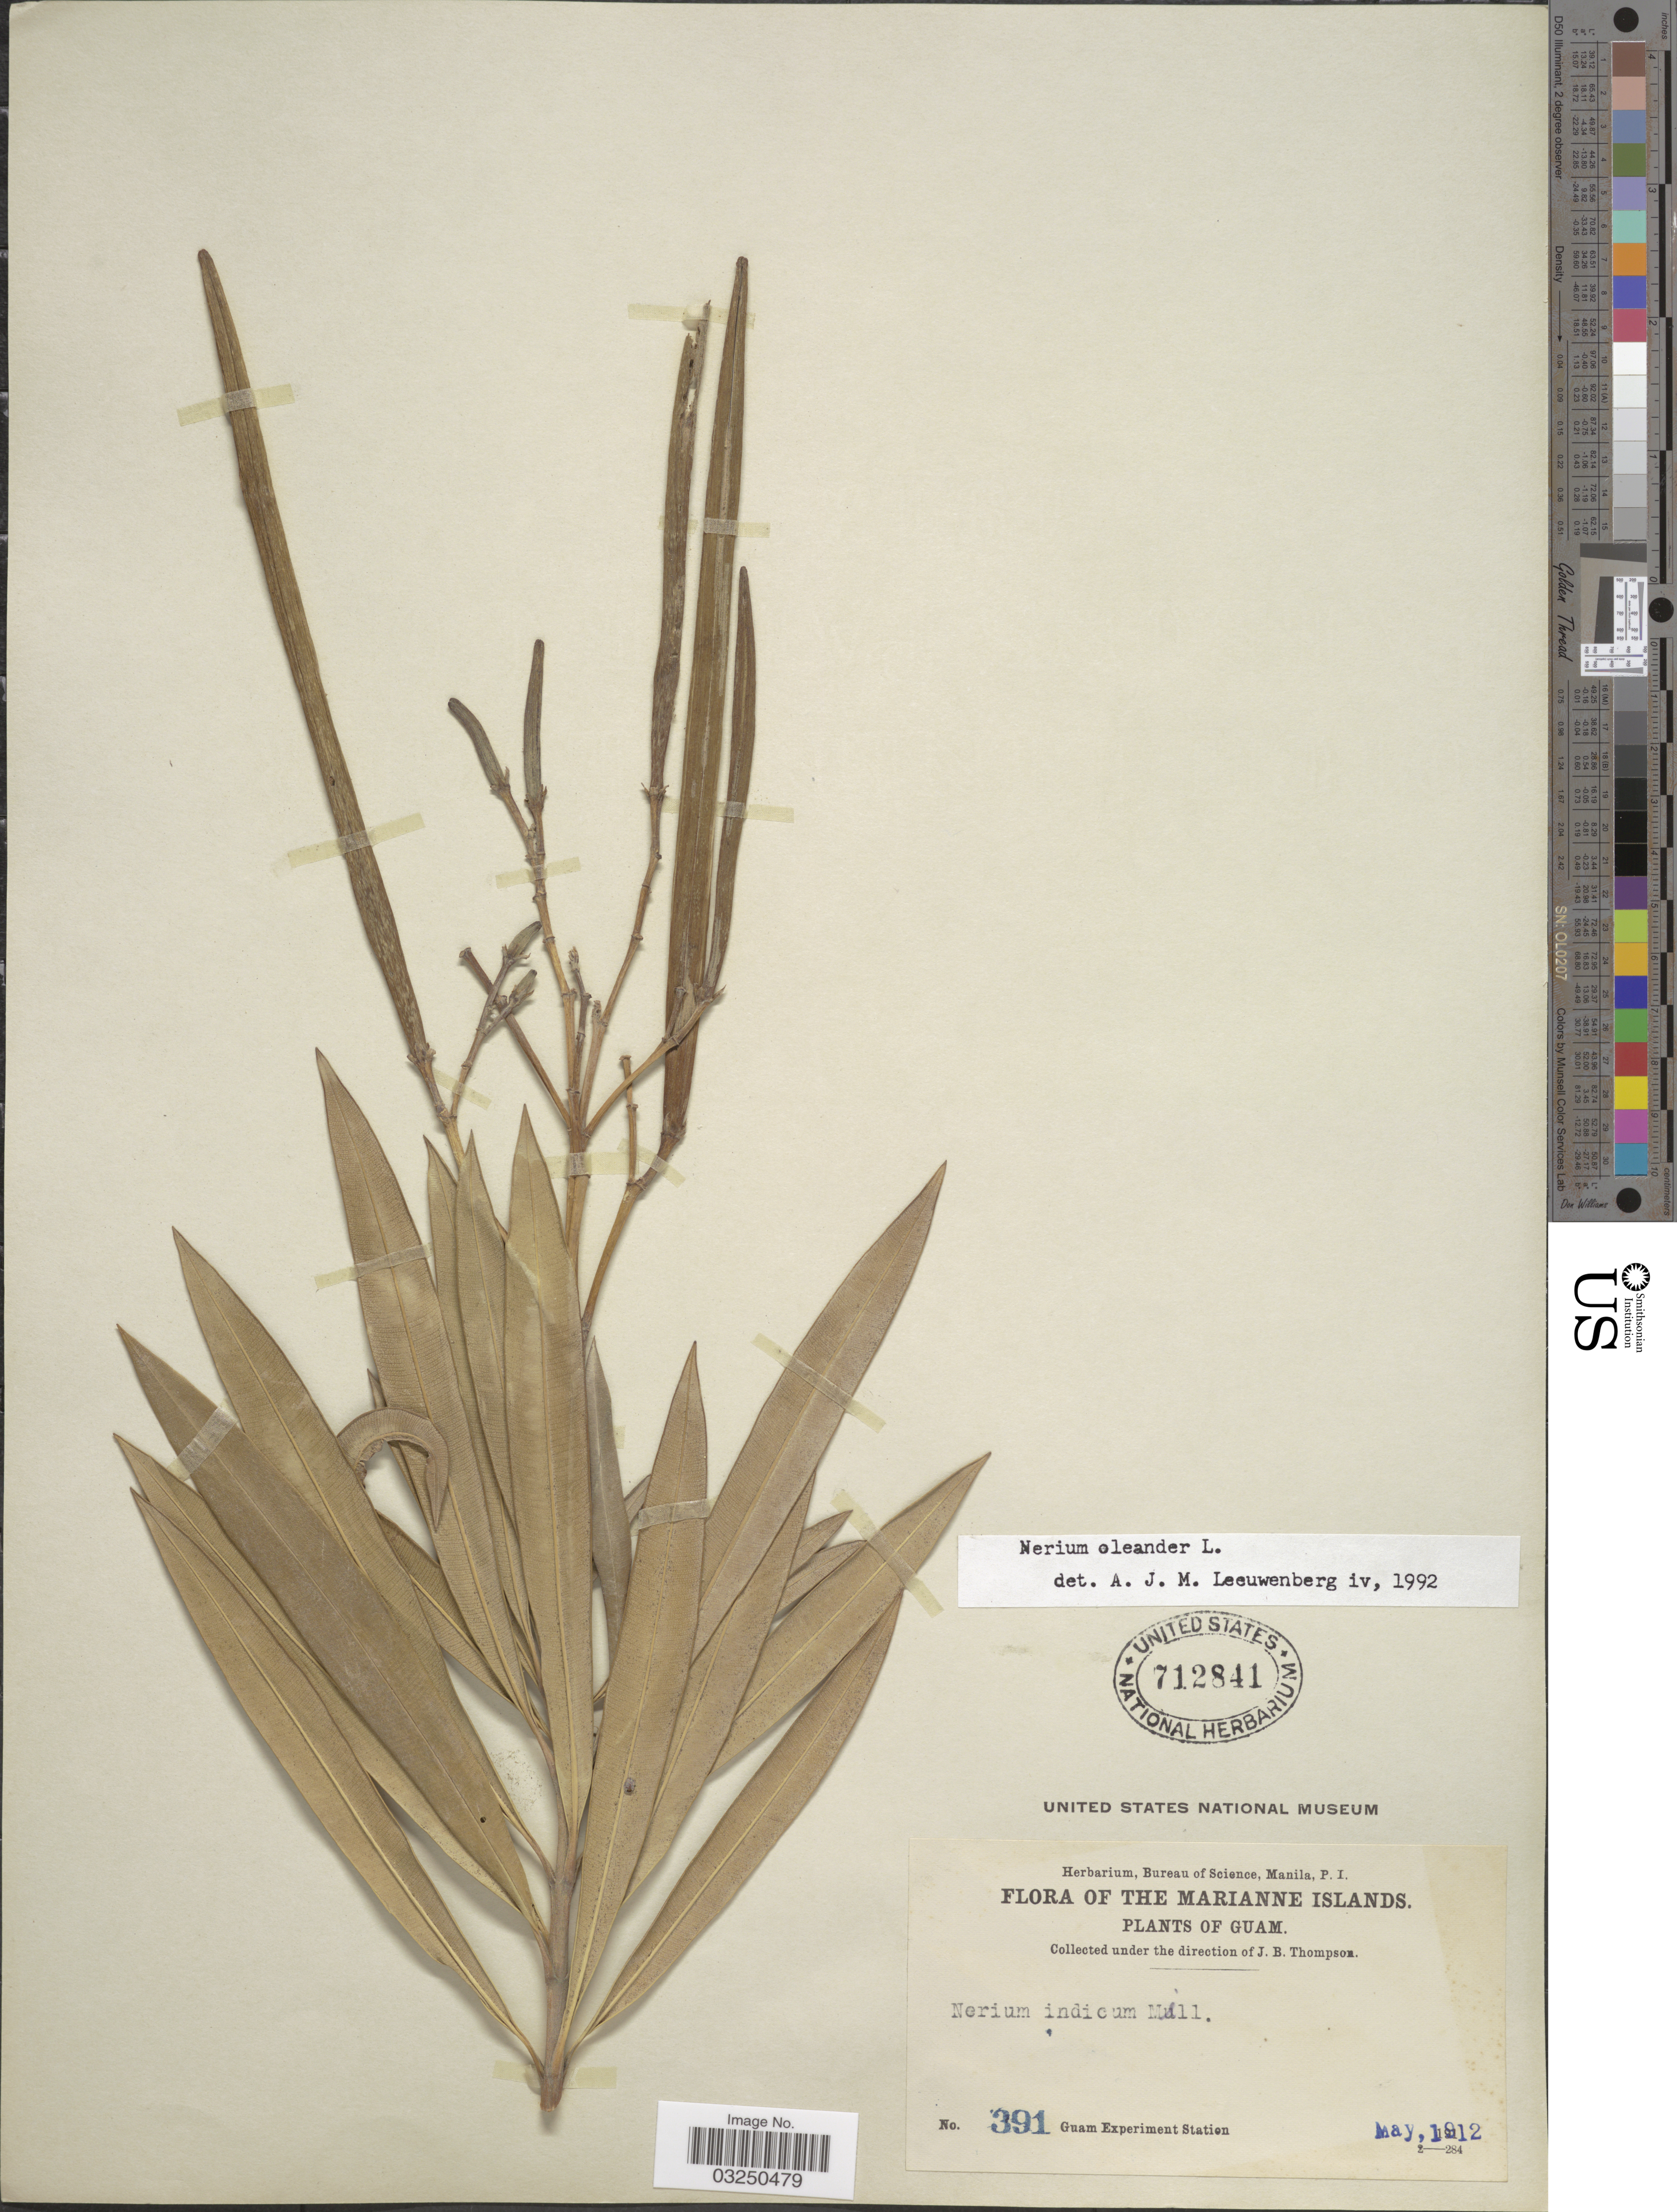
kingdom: Plantae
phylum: Tracheophyta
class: Magnoliopsida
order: Gentianales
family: Apocynaceae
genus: Nerium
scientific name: Nerium oleander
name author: L.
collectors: Guam Exp. Sta.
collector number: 391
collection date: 1912-05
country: Guam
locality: The Marianne Islands.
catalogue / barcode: US 712841